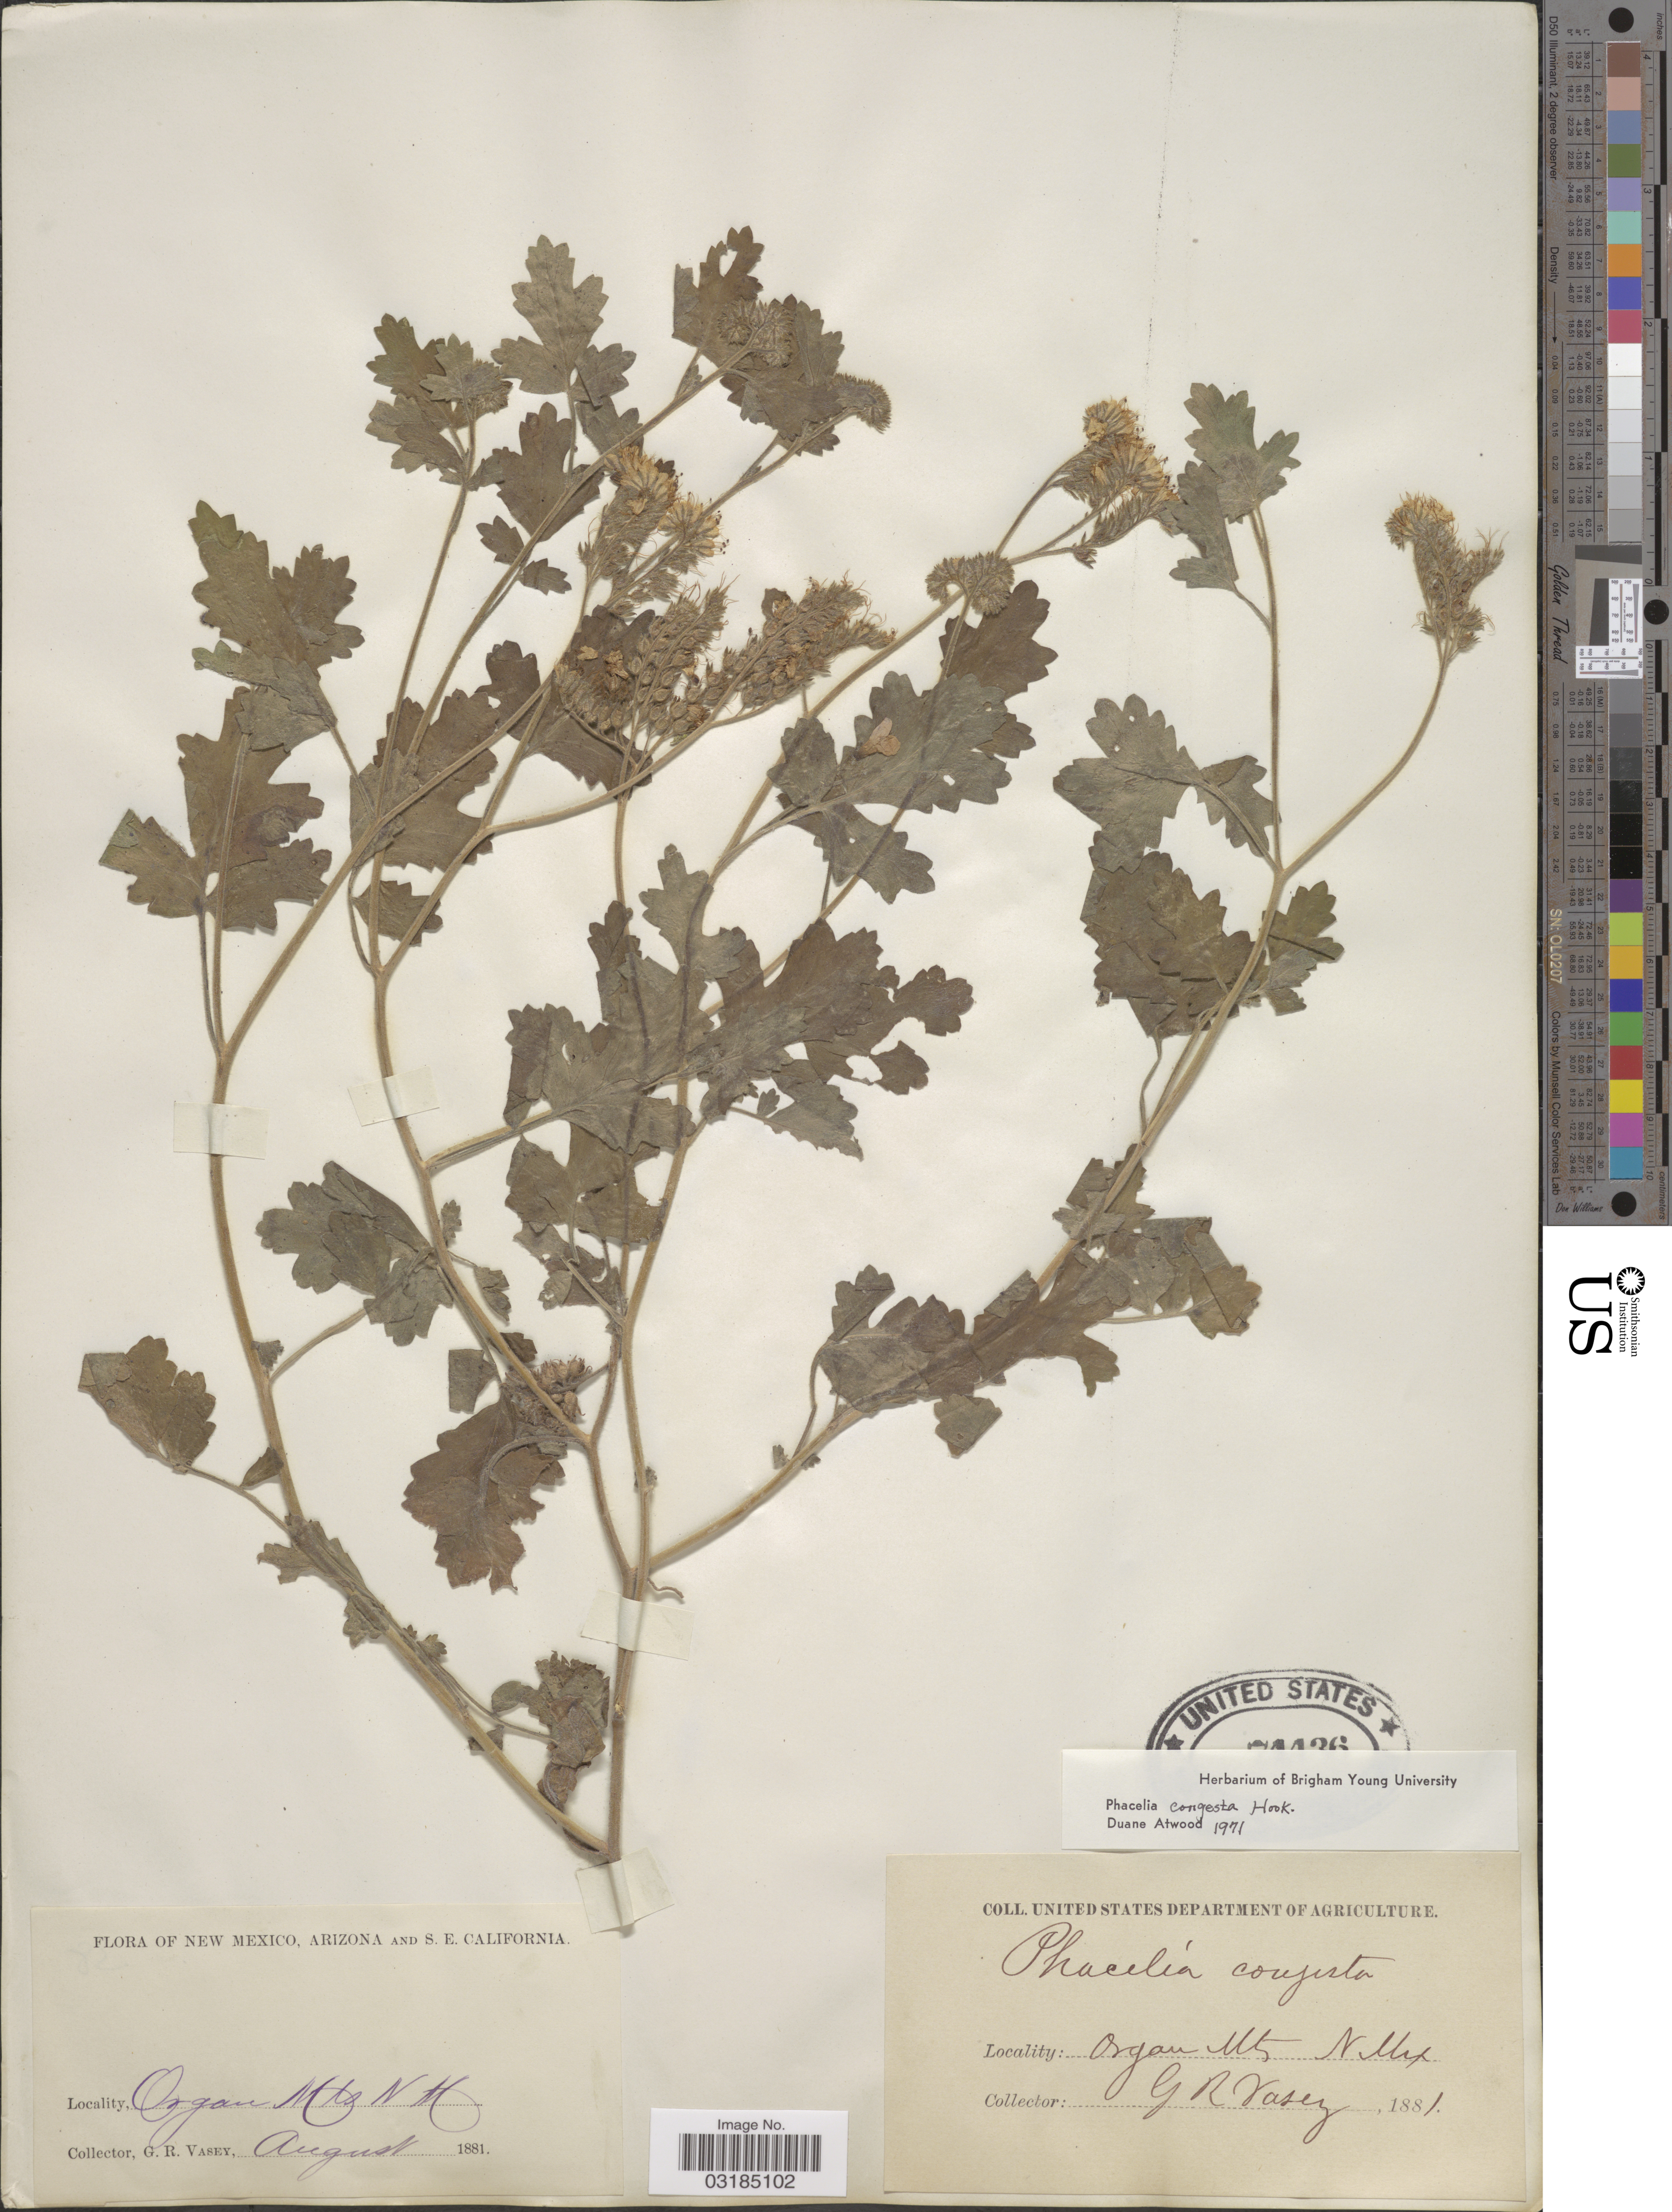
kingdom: Plantae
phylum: Tracheophyta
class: Magnoliopsida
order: Boraginales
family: Hydrophyllaceae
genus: Phacelia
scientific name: Phacelia congesta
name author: Hook.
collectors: G. R. Vasey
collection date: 1881-08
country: United States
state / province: New Mexico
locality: Organ Mts.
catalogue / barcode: US 74436